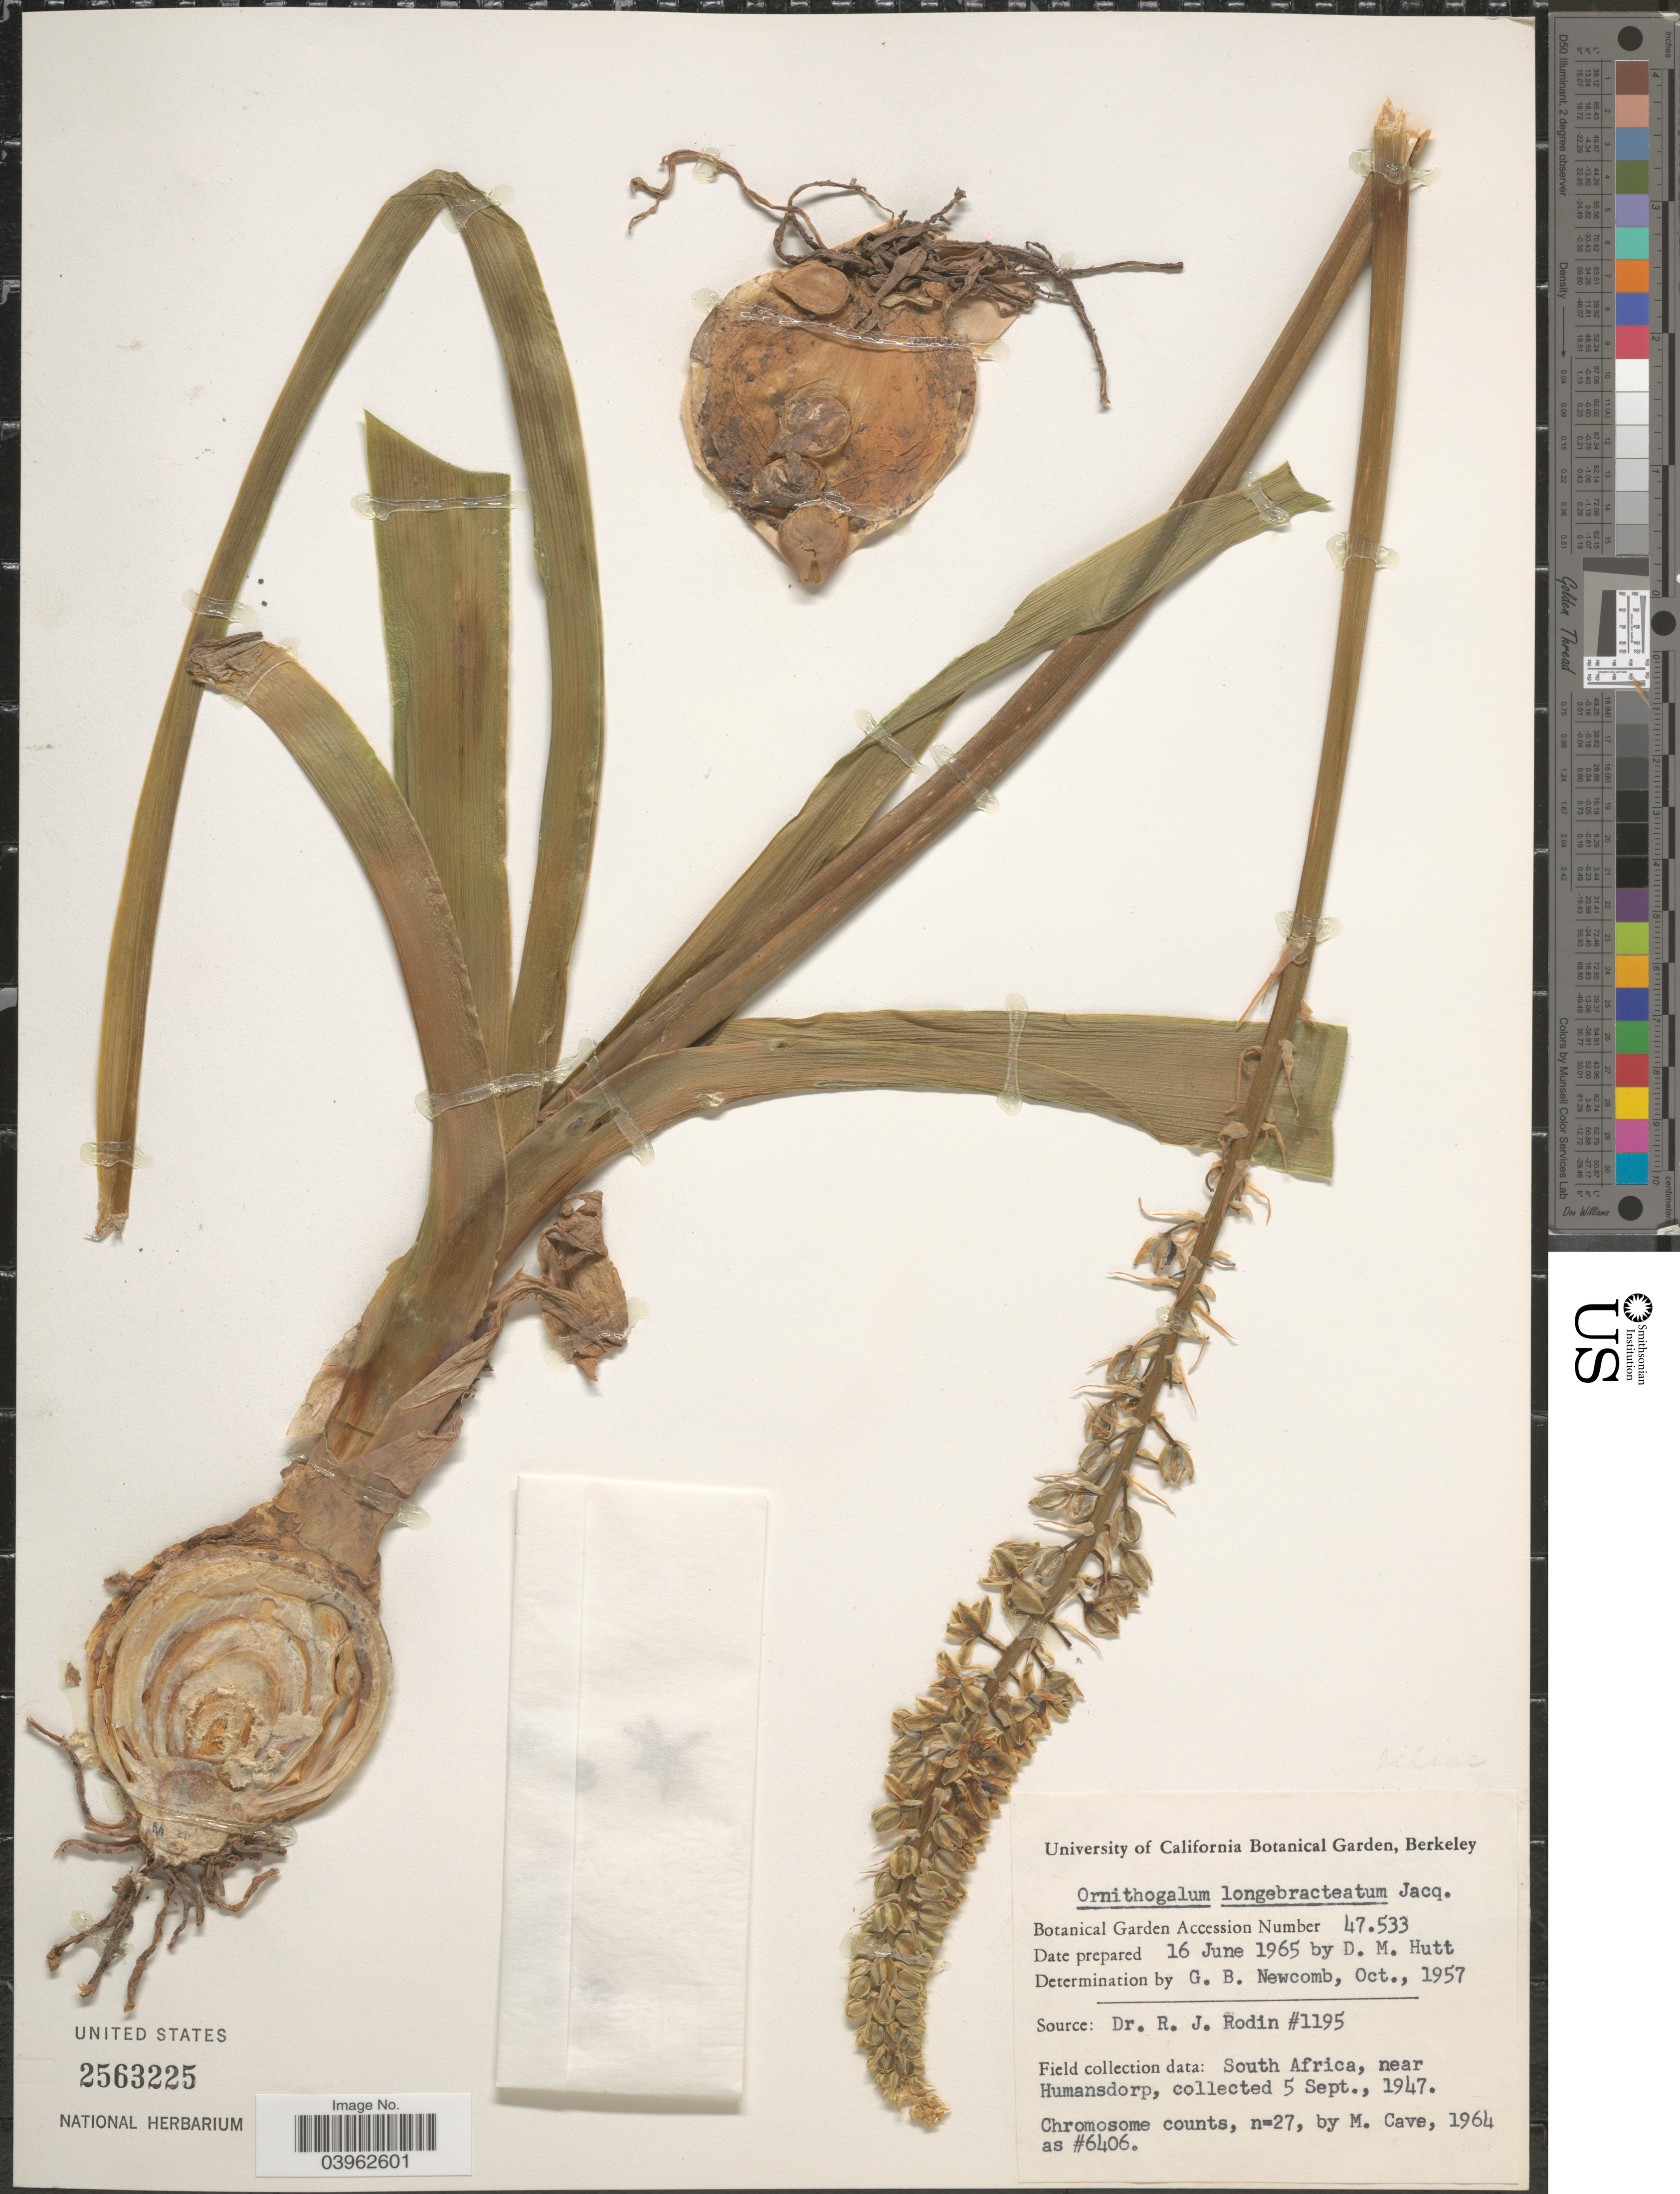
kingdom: Plantae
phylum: Tracheophyta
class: Liliopsida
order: Asparagales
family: Asparagaceae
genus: Ornithogalum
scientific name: Ornithogalum longibracteatum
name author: Jacq.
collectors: D. Hutt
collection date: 1965-06-16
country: United States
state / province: California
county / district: Alameda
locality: University of California Botanical Garden, Berkeley.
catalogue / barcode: US 2563225